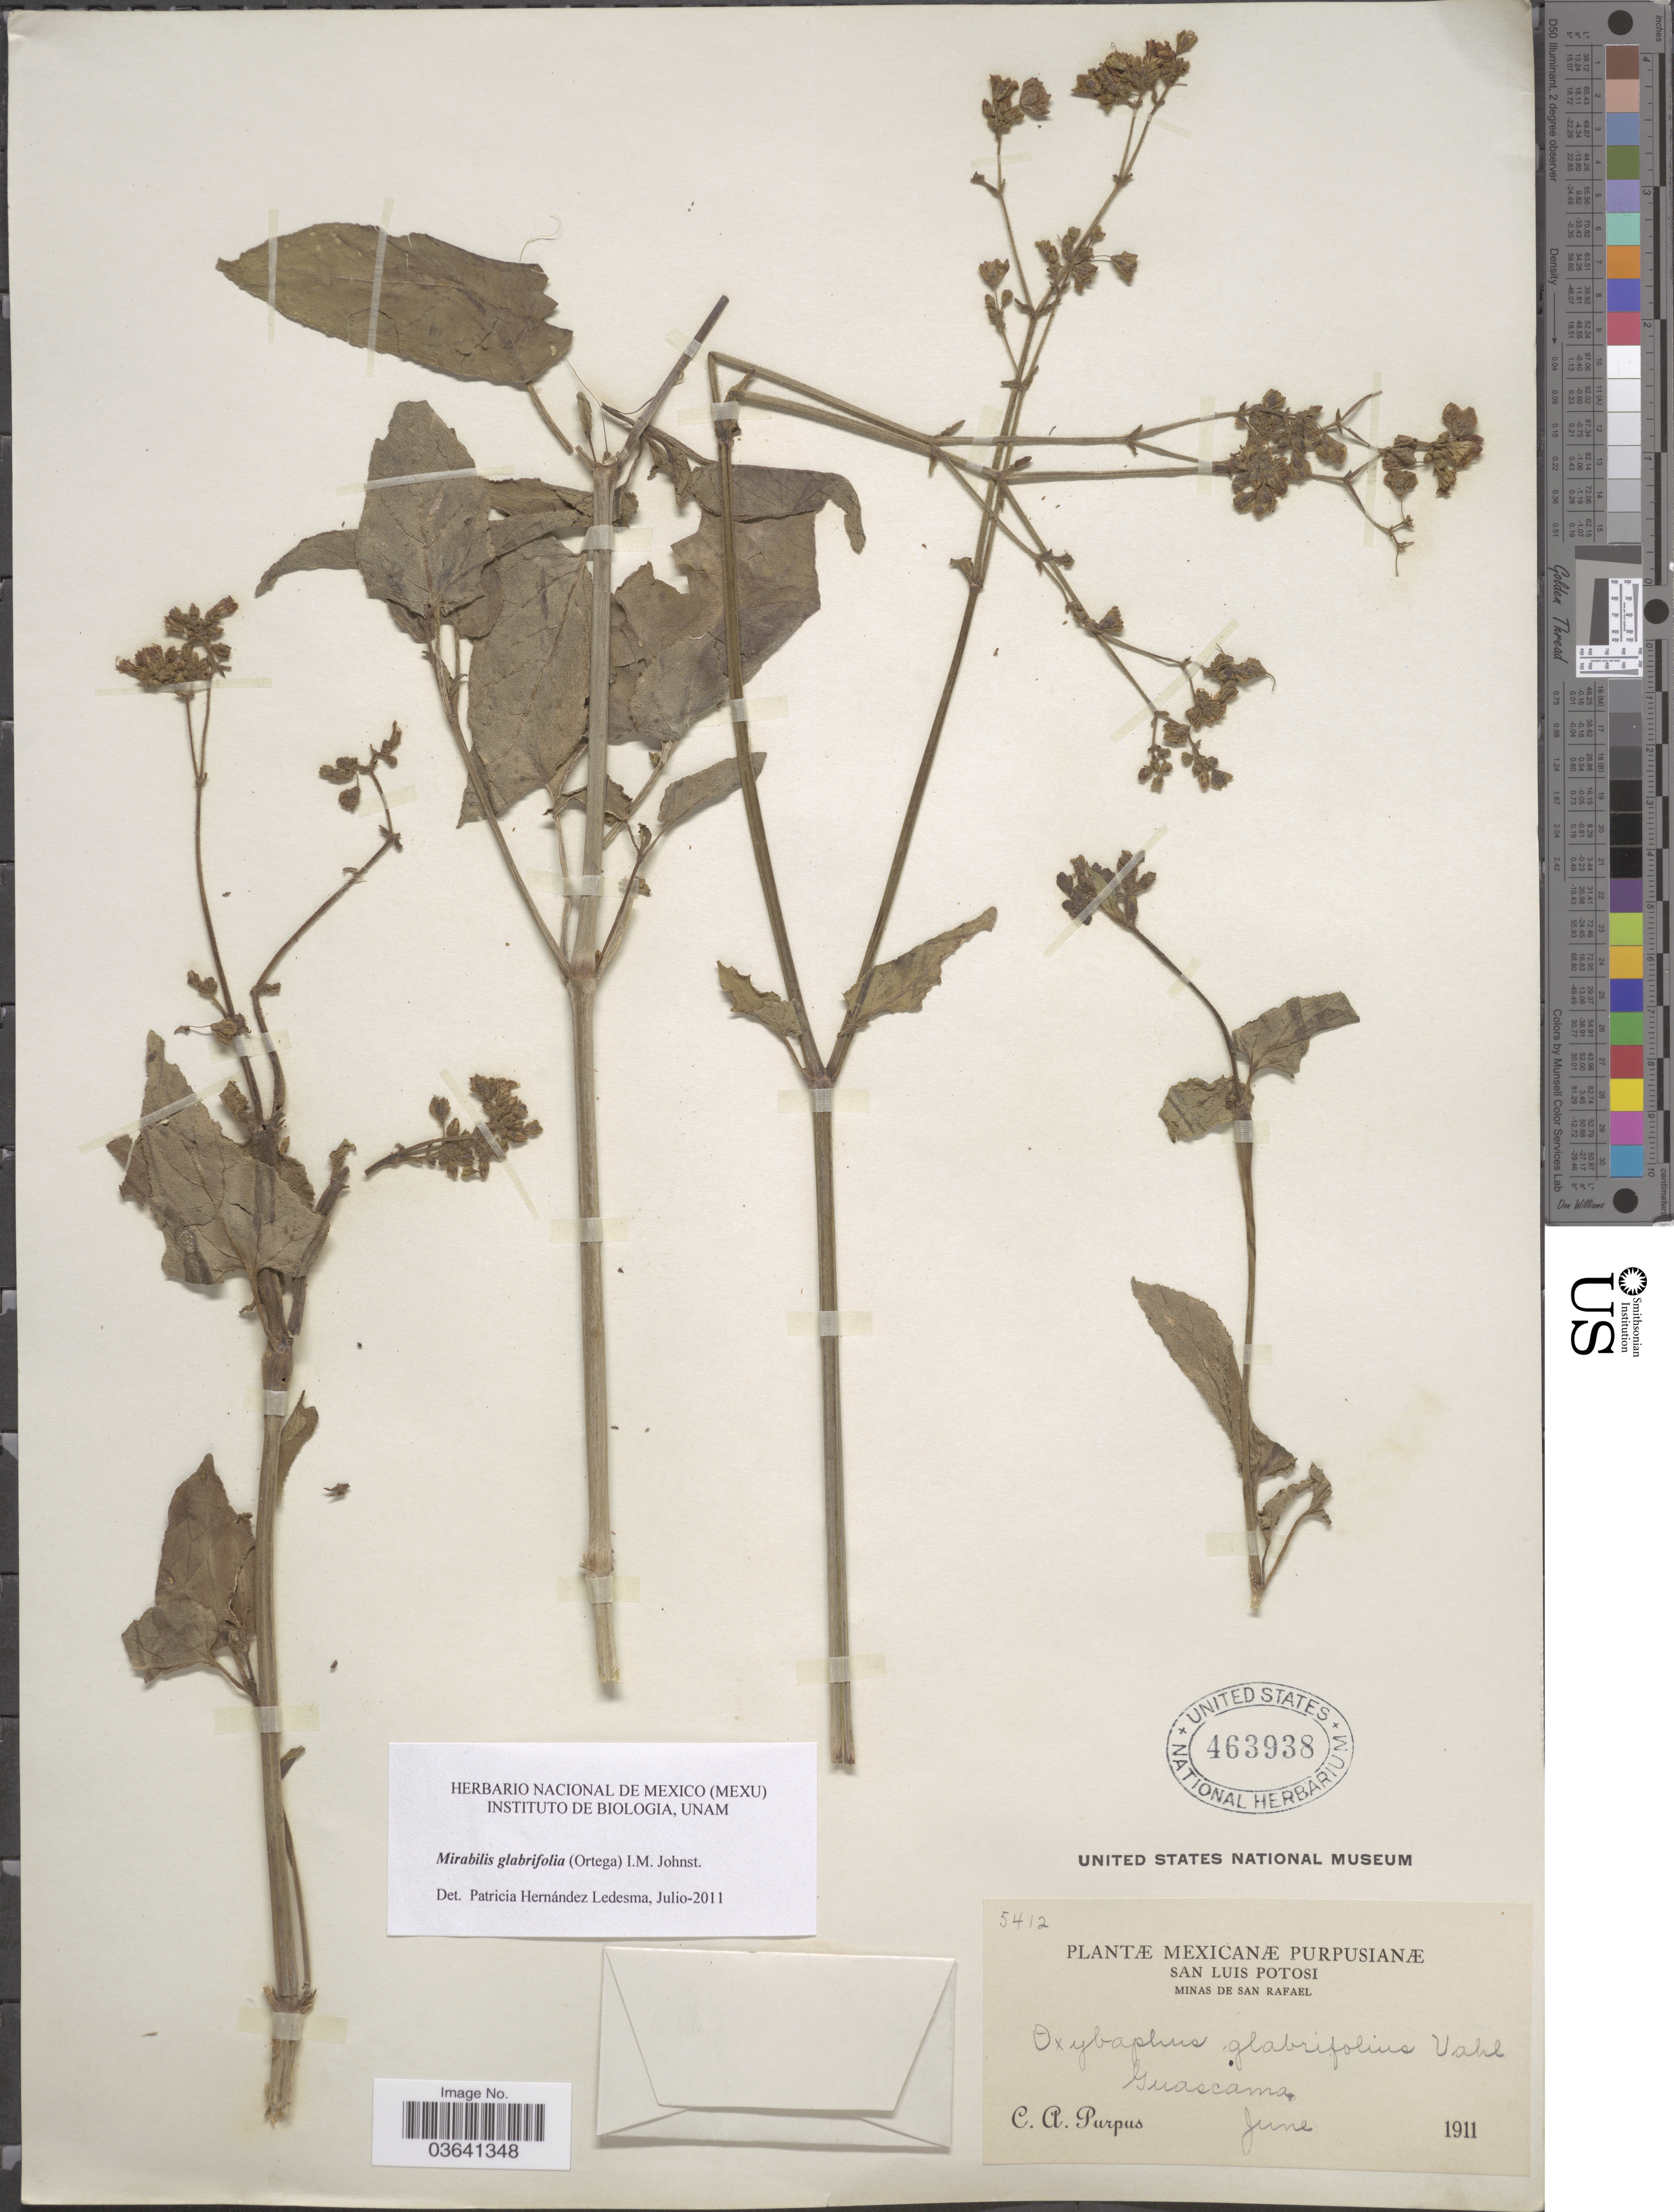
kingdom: Plantae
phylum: Tracheophyta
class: Magnoliopsida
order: Caryophyllales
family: Nyctaginaceae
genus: Mirabilis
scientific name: Mirabilis glabrifolia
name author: (Ort.) I.M. Johnst.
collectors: C. A. Purpus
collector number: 5412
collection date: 1911-06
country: Mexico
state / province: San Luis Potosí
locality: Minas de San Rafael. Guascama.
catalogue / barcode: US 463938